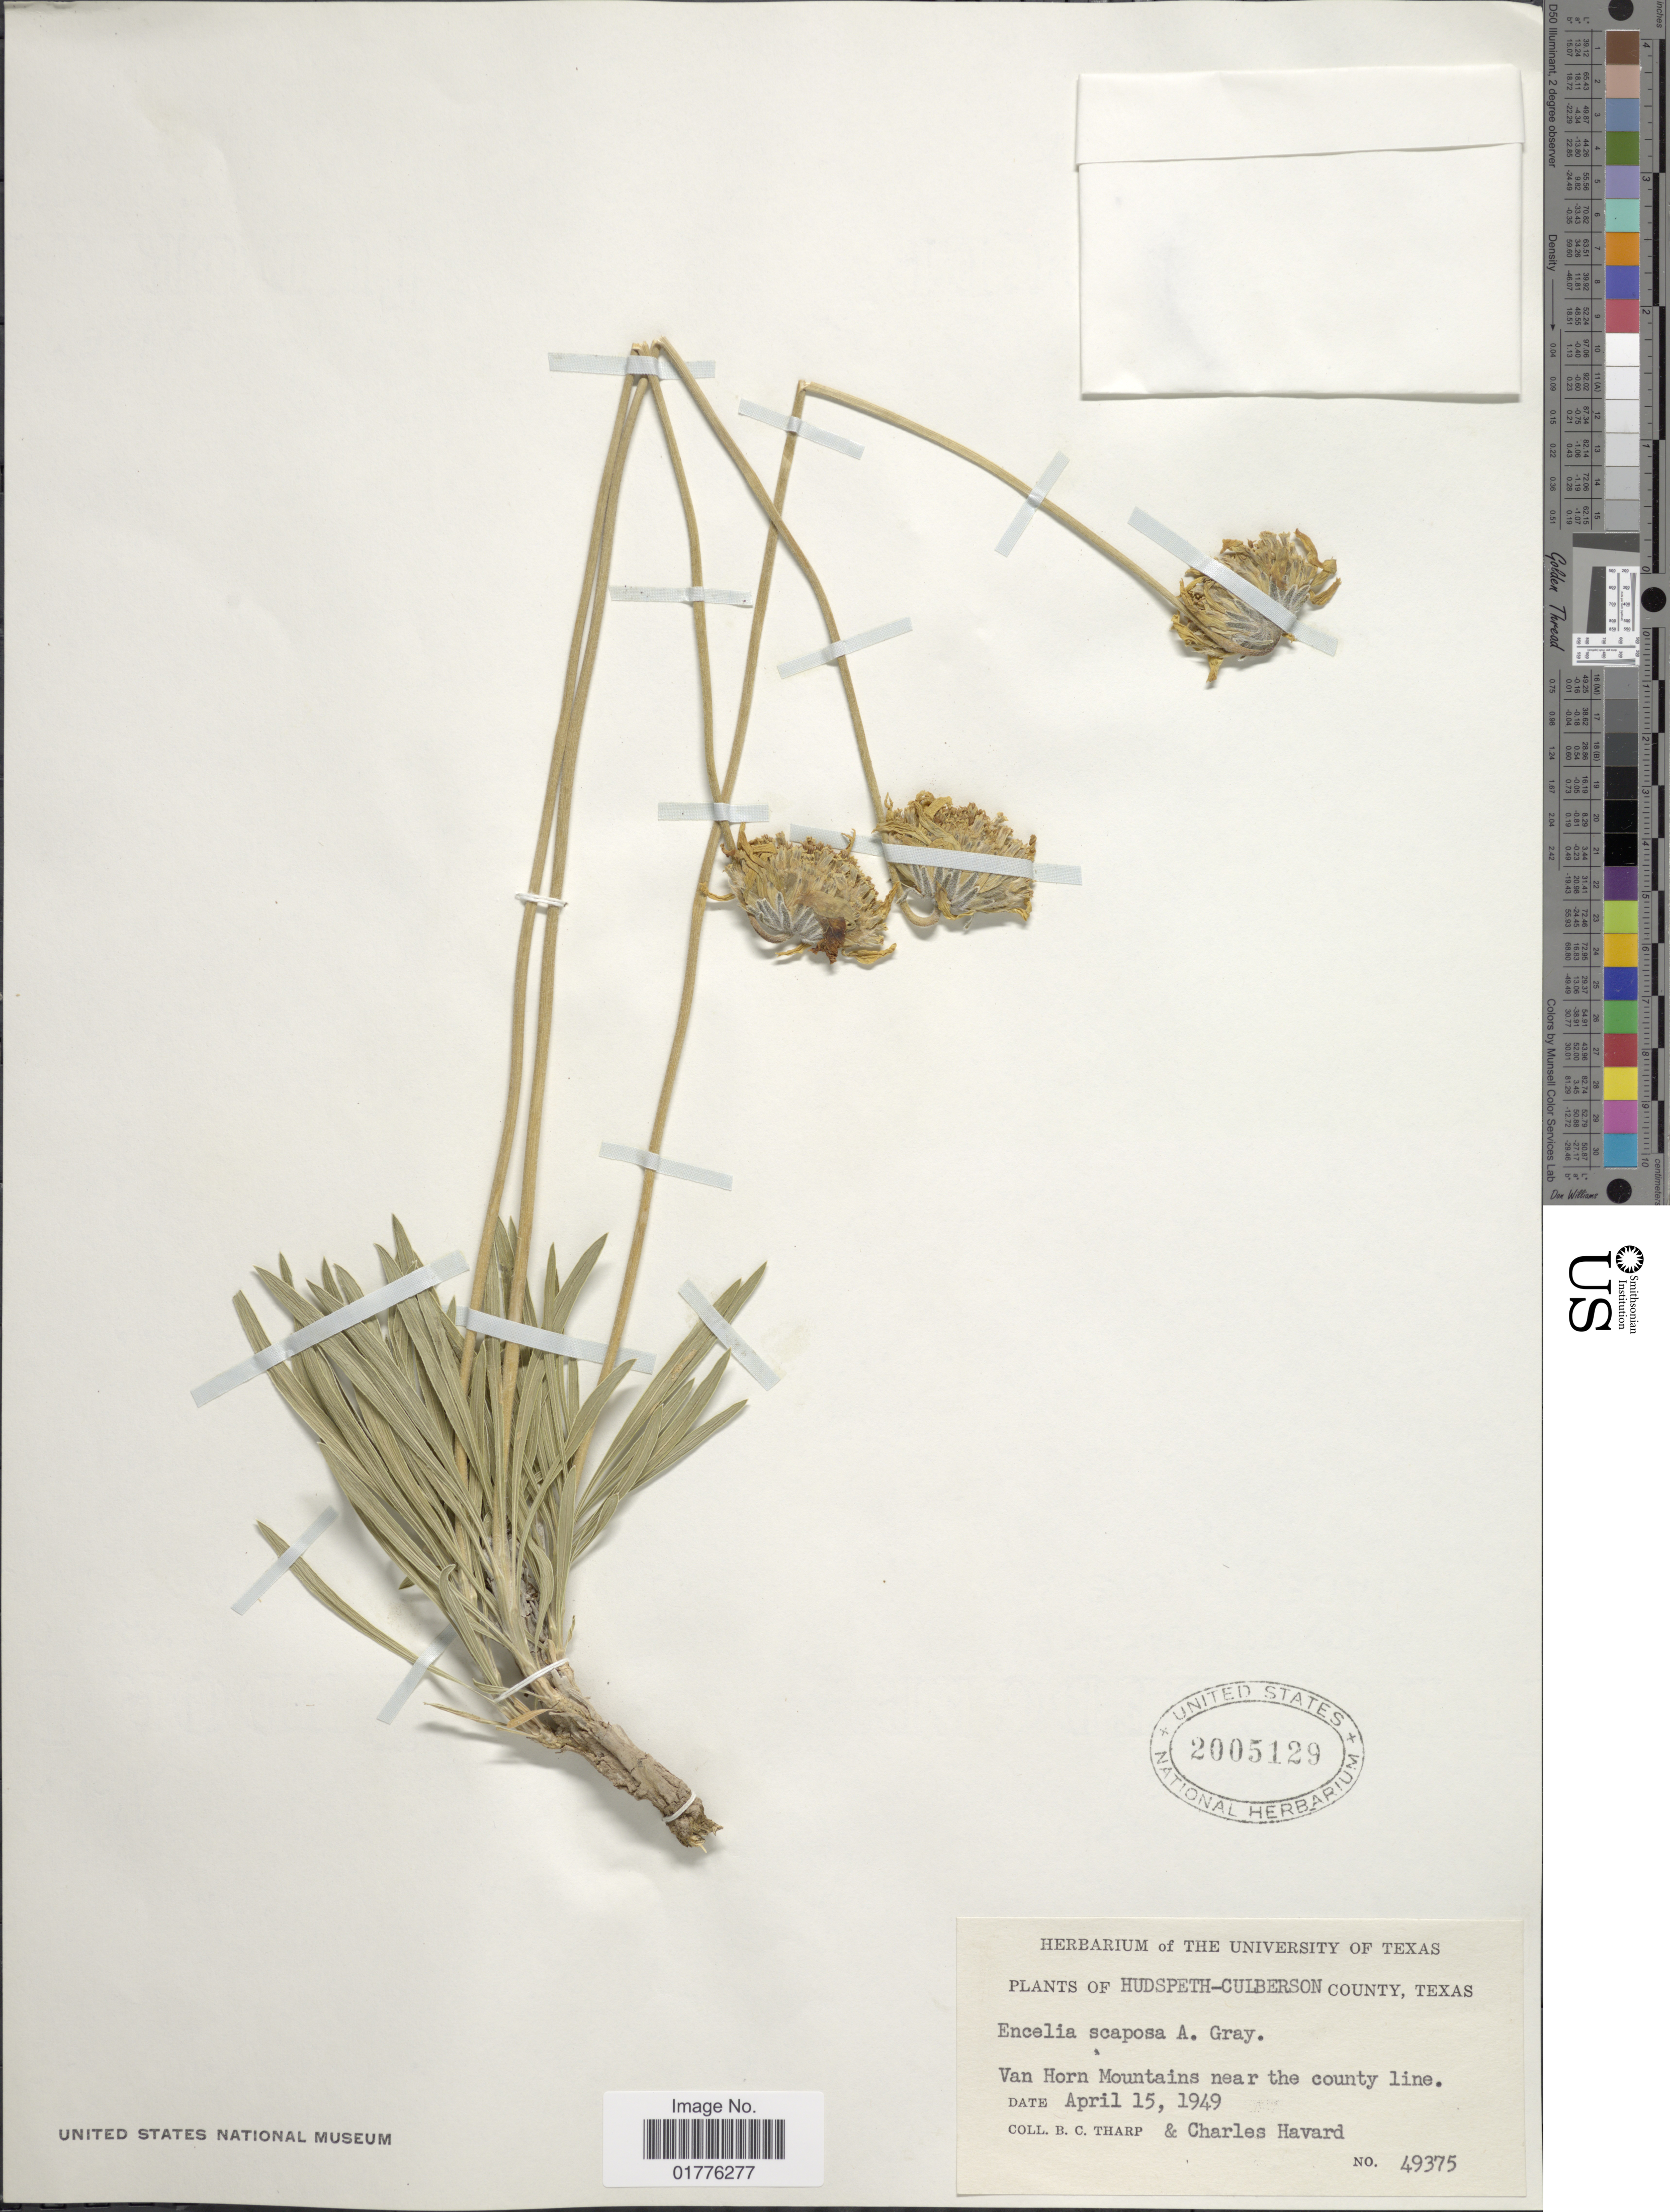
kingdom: Plantae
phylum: Tracheophyta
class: Magnoliopsida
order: Asterales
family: Asteraceae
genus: Encelia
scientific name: Encelia scaposa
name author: A. Gray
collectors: B. C. Tharp & C. G. Havard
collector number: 49375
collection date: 1949-04-15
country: United States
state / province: Texas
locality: Hudspech-Culberson County, Van Horn Mountains near the county line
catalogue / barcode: US 2005129